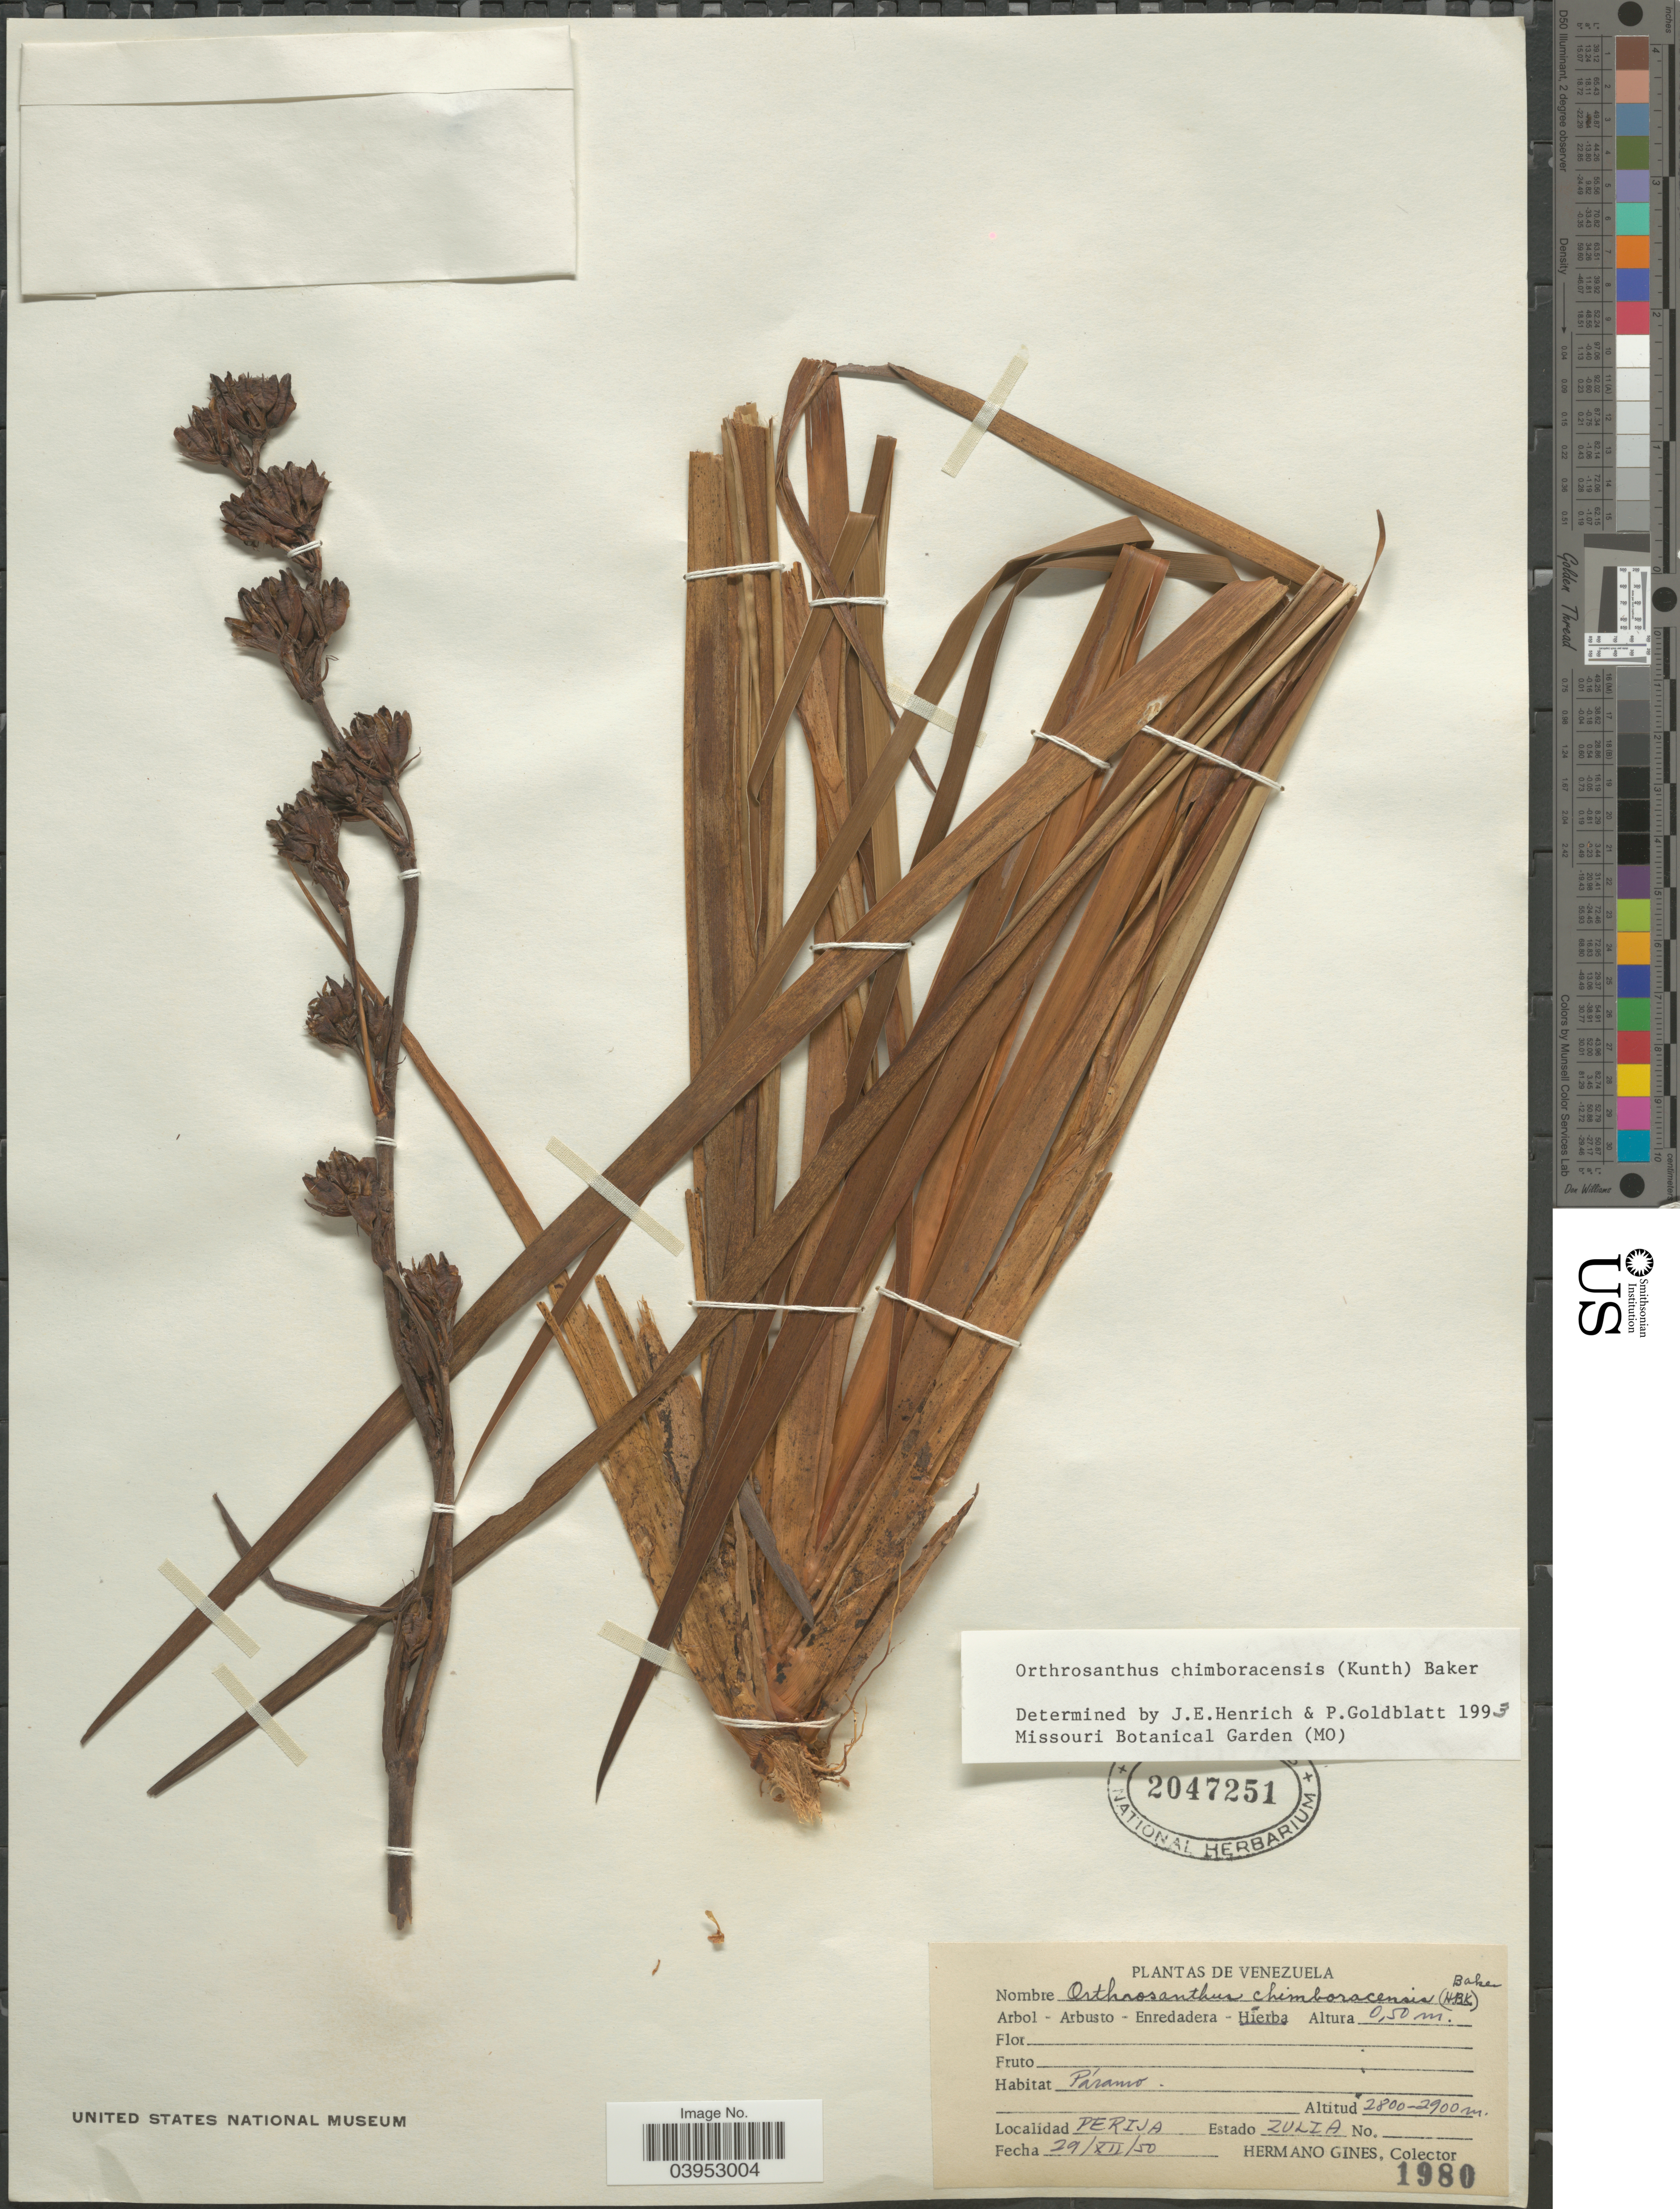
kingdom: Plantae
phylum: Tracheophyta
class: Liliopsida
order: Asparagales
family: Iridaceae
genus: Orthrosanthus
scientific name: Orthrosanthus chimboracensis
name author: (Kunth) Baker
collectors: Bro. Gines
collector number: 1980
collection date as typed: Transcribed d/m/y: 29/12/50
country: Venezuela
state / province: Zulia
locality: Perija.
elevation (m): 2800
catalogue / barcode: US 2047251